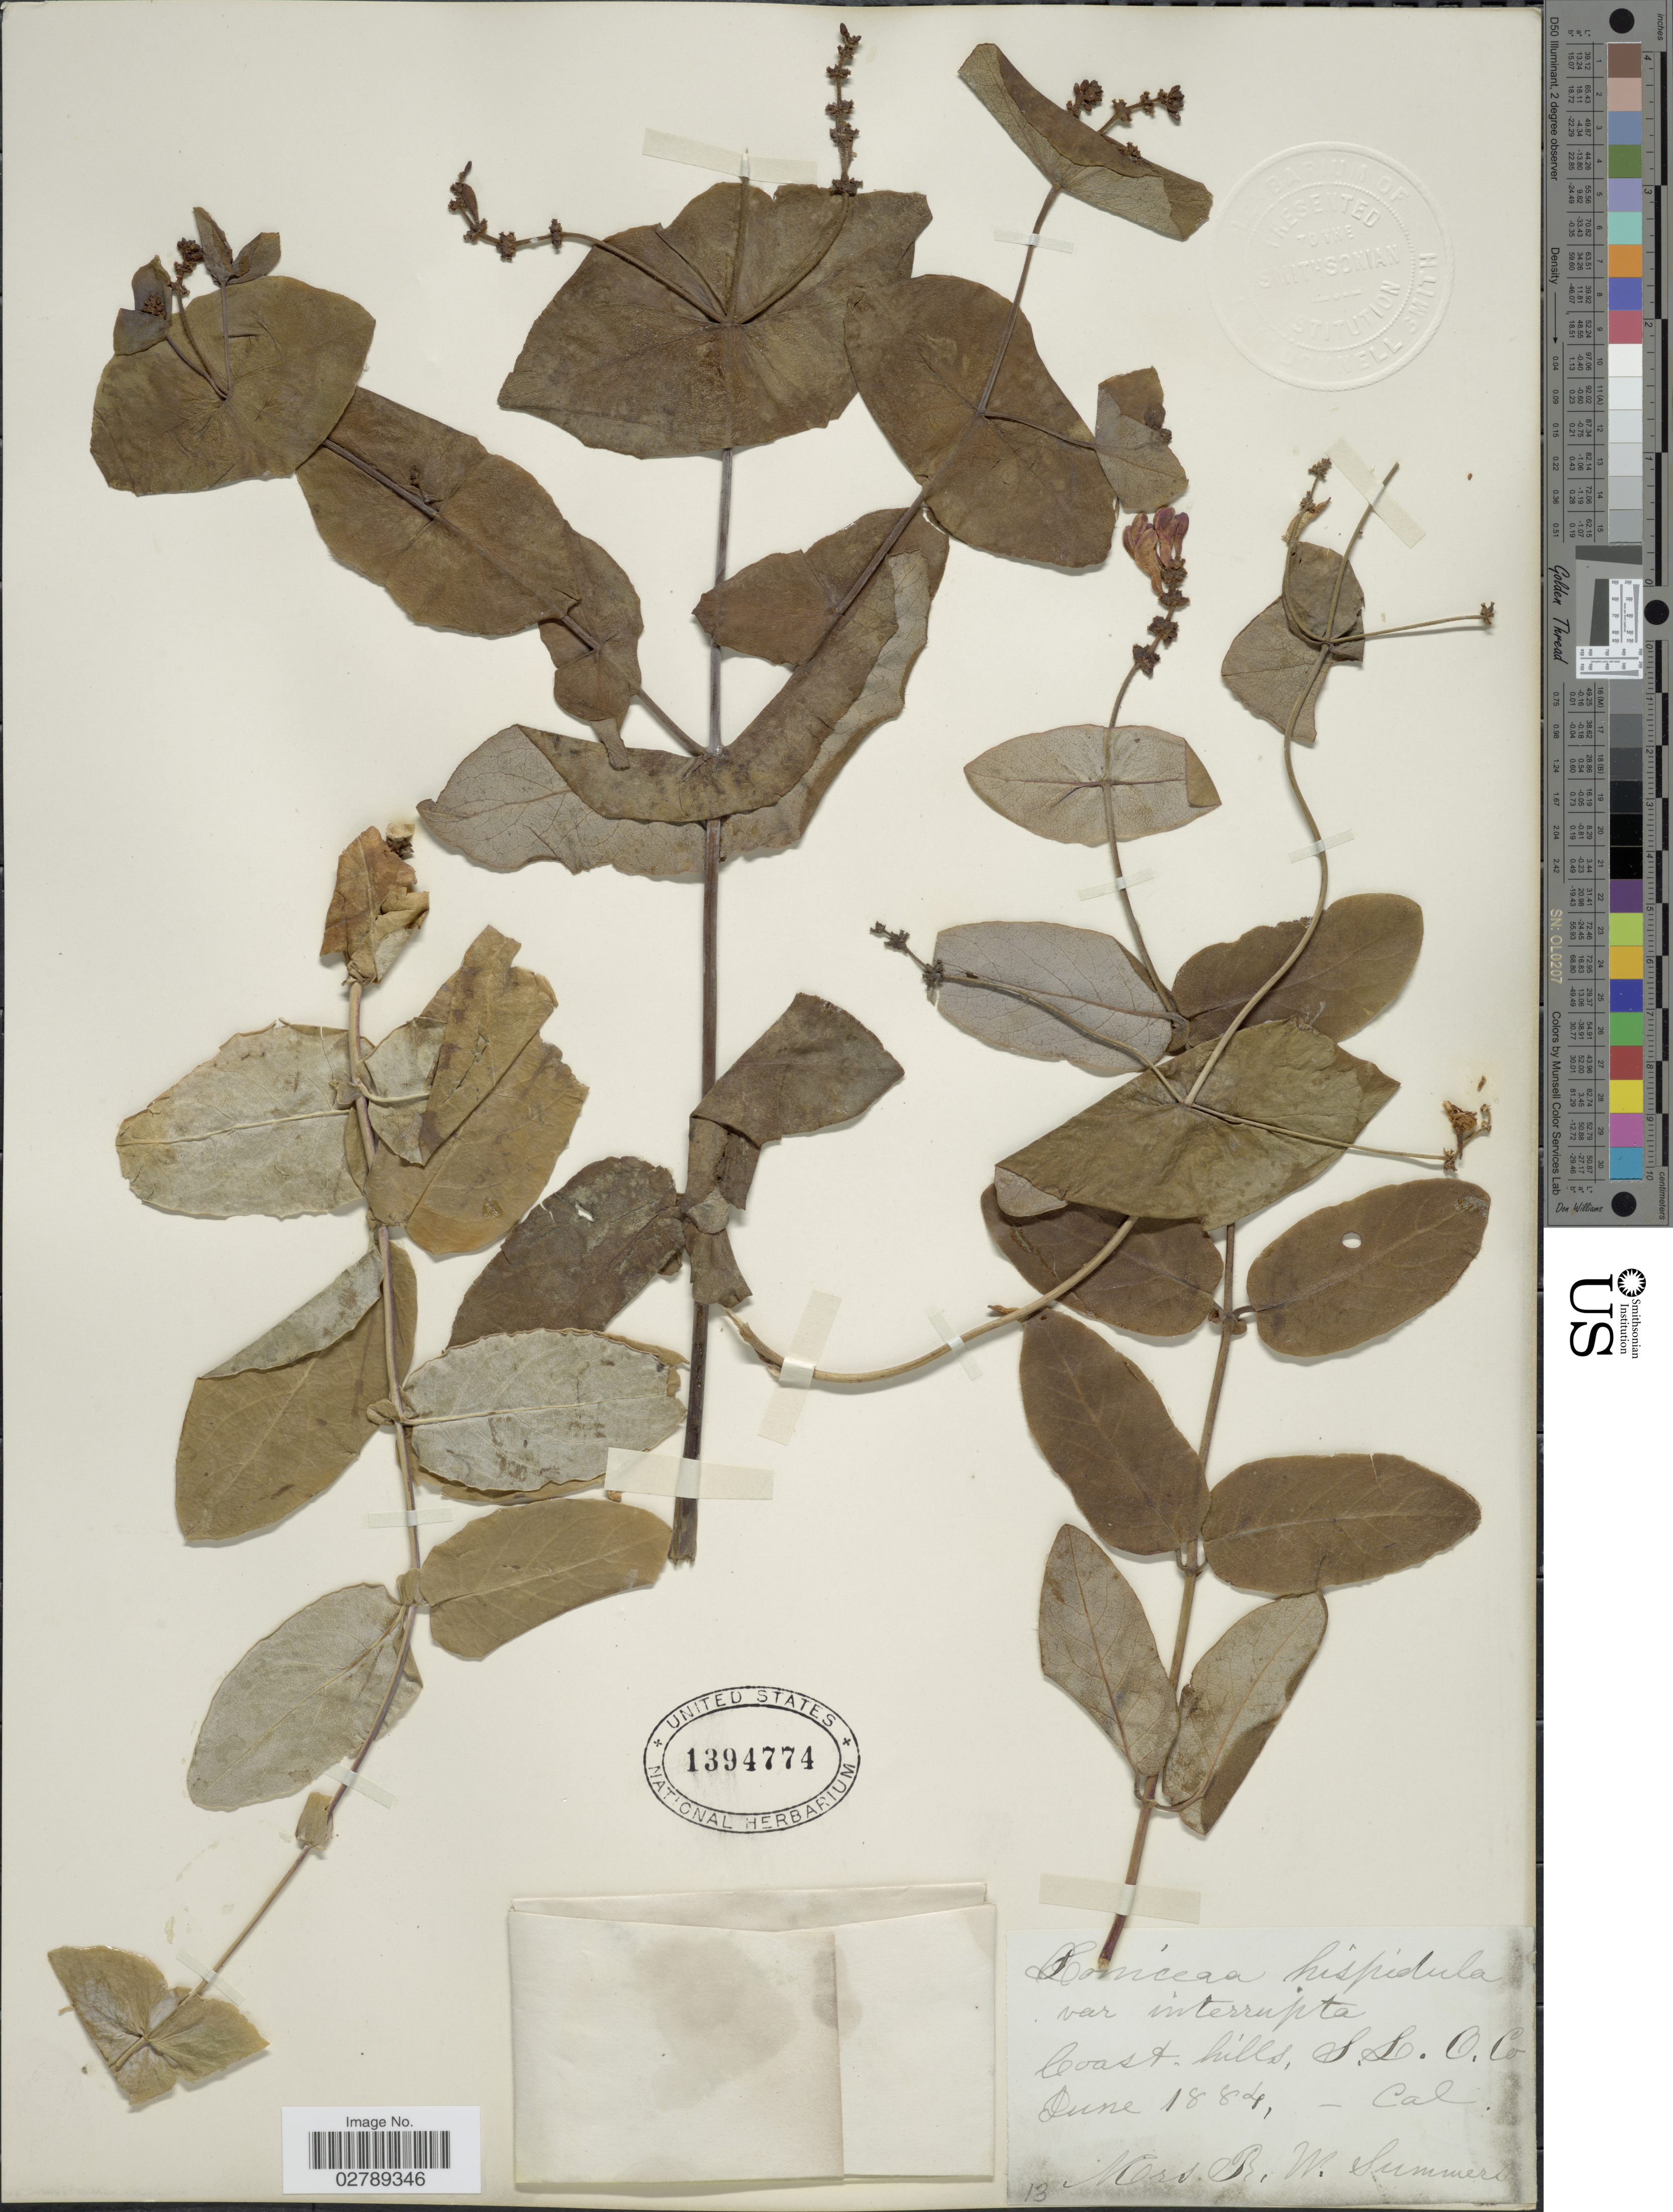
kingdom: Plantae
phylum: Tracheophyta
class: Magnoliopsida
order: Dipsacales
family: Caprifoliaceae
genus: Lonicera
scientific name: Lonicera hispidula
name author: Douglas ex Lindl.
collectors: R. Summers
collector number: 12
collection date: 1884-06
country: United States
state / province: California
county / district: San Luis Obispo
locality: Coast hills. S.L.O. Co.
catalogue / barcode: US 1394774